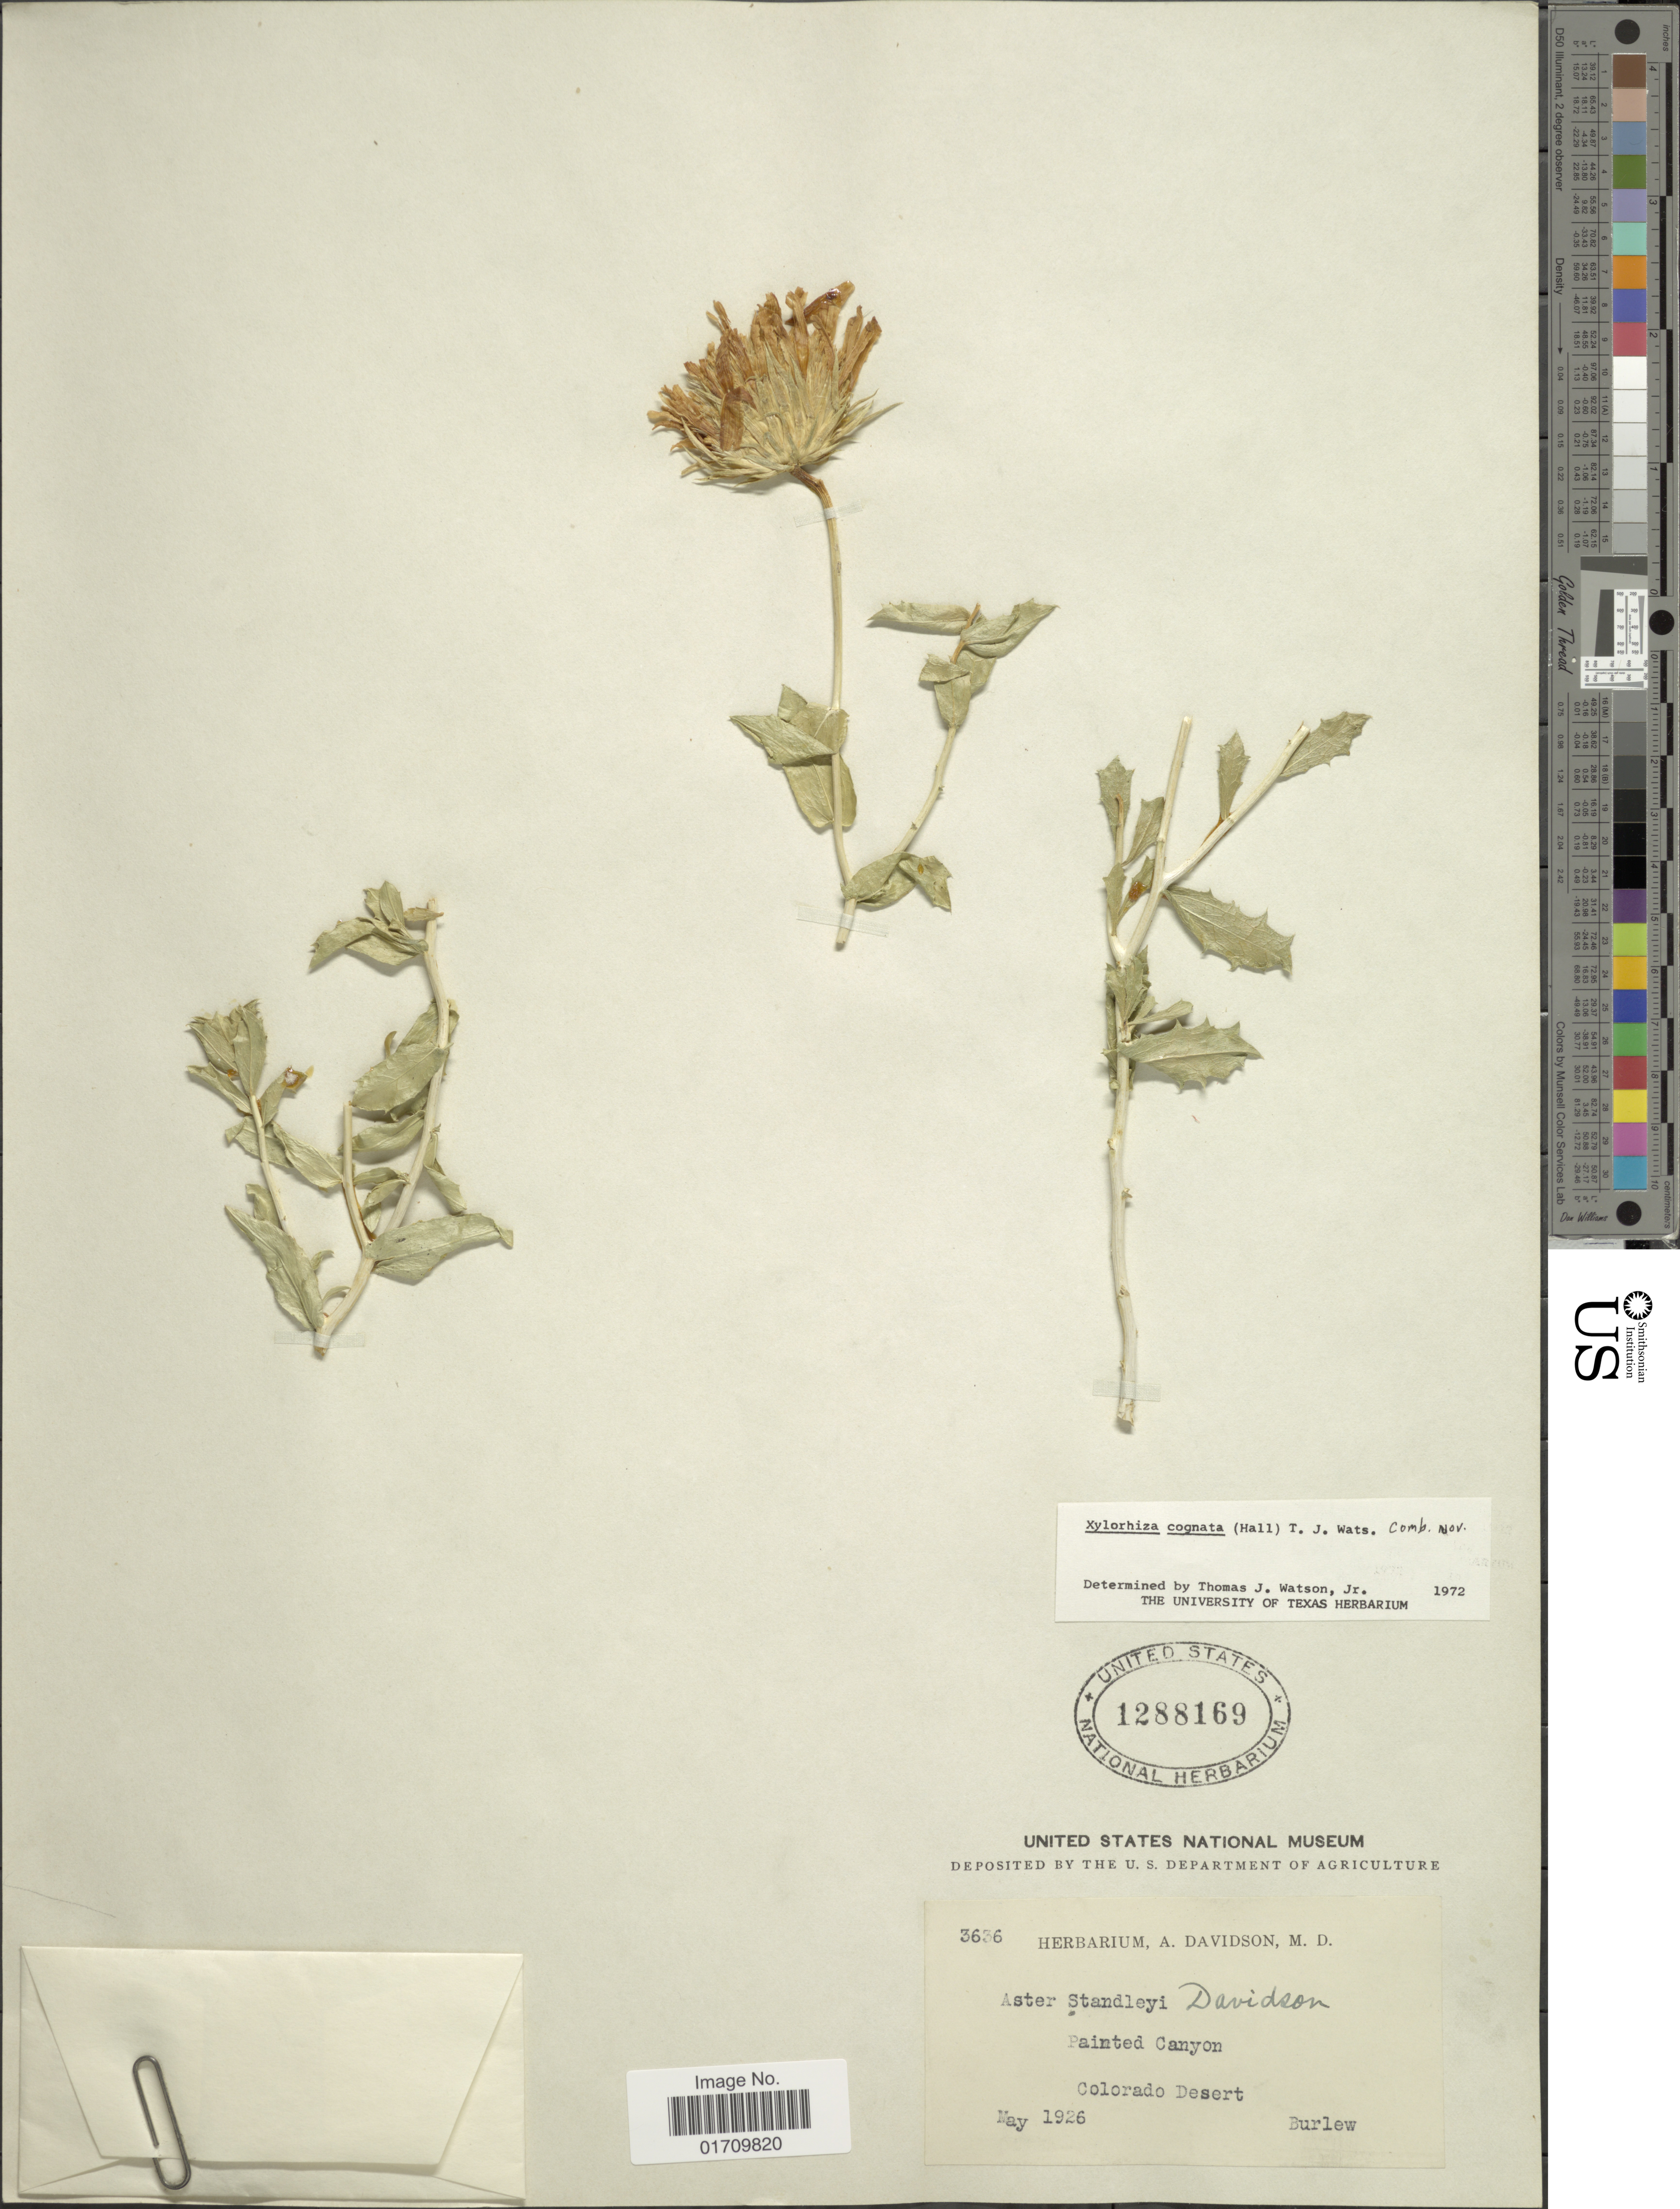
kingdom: Plantae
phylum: Tracheophyta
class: Magnoliopsida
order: Asterales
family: Asteraceae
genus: Xylorhiza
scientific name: Xylorhiza cognata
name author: (H.M. Hall) T.J. Watson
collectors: F. Burlew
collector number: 3636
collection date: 1926-05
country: United States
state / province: Colorado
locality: Painted Canyon, Colorado Desert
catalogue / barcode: US 1288169